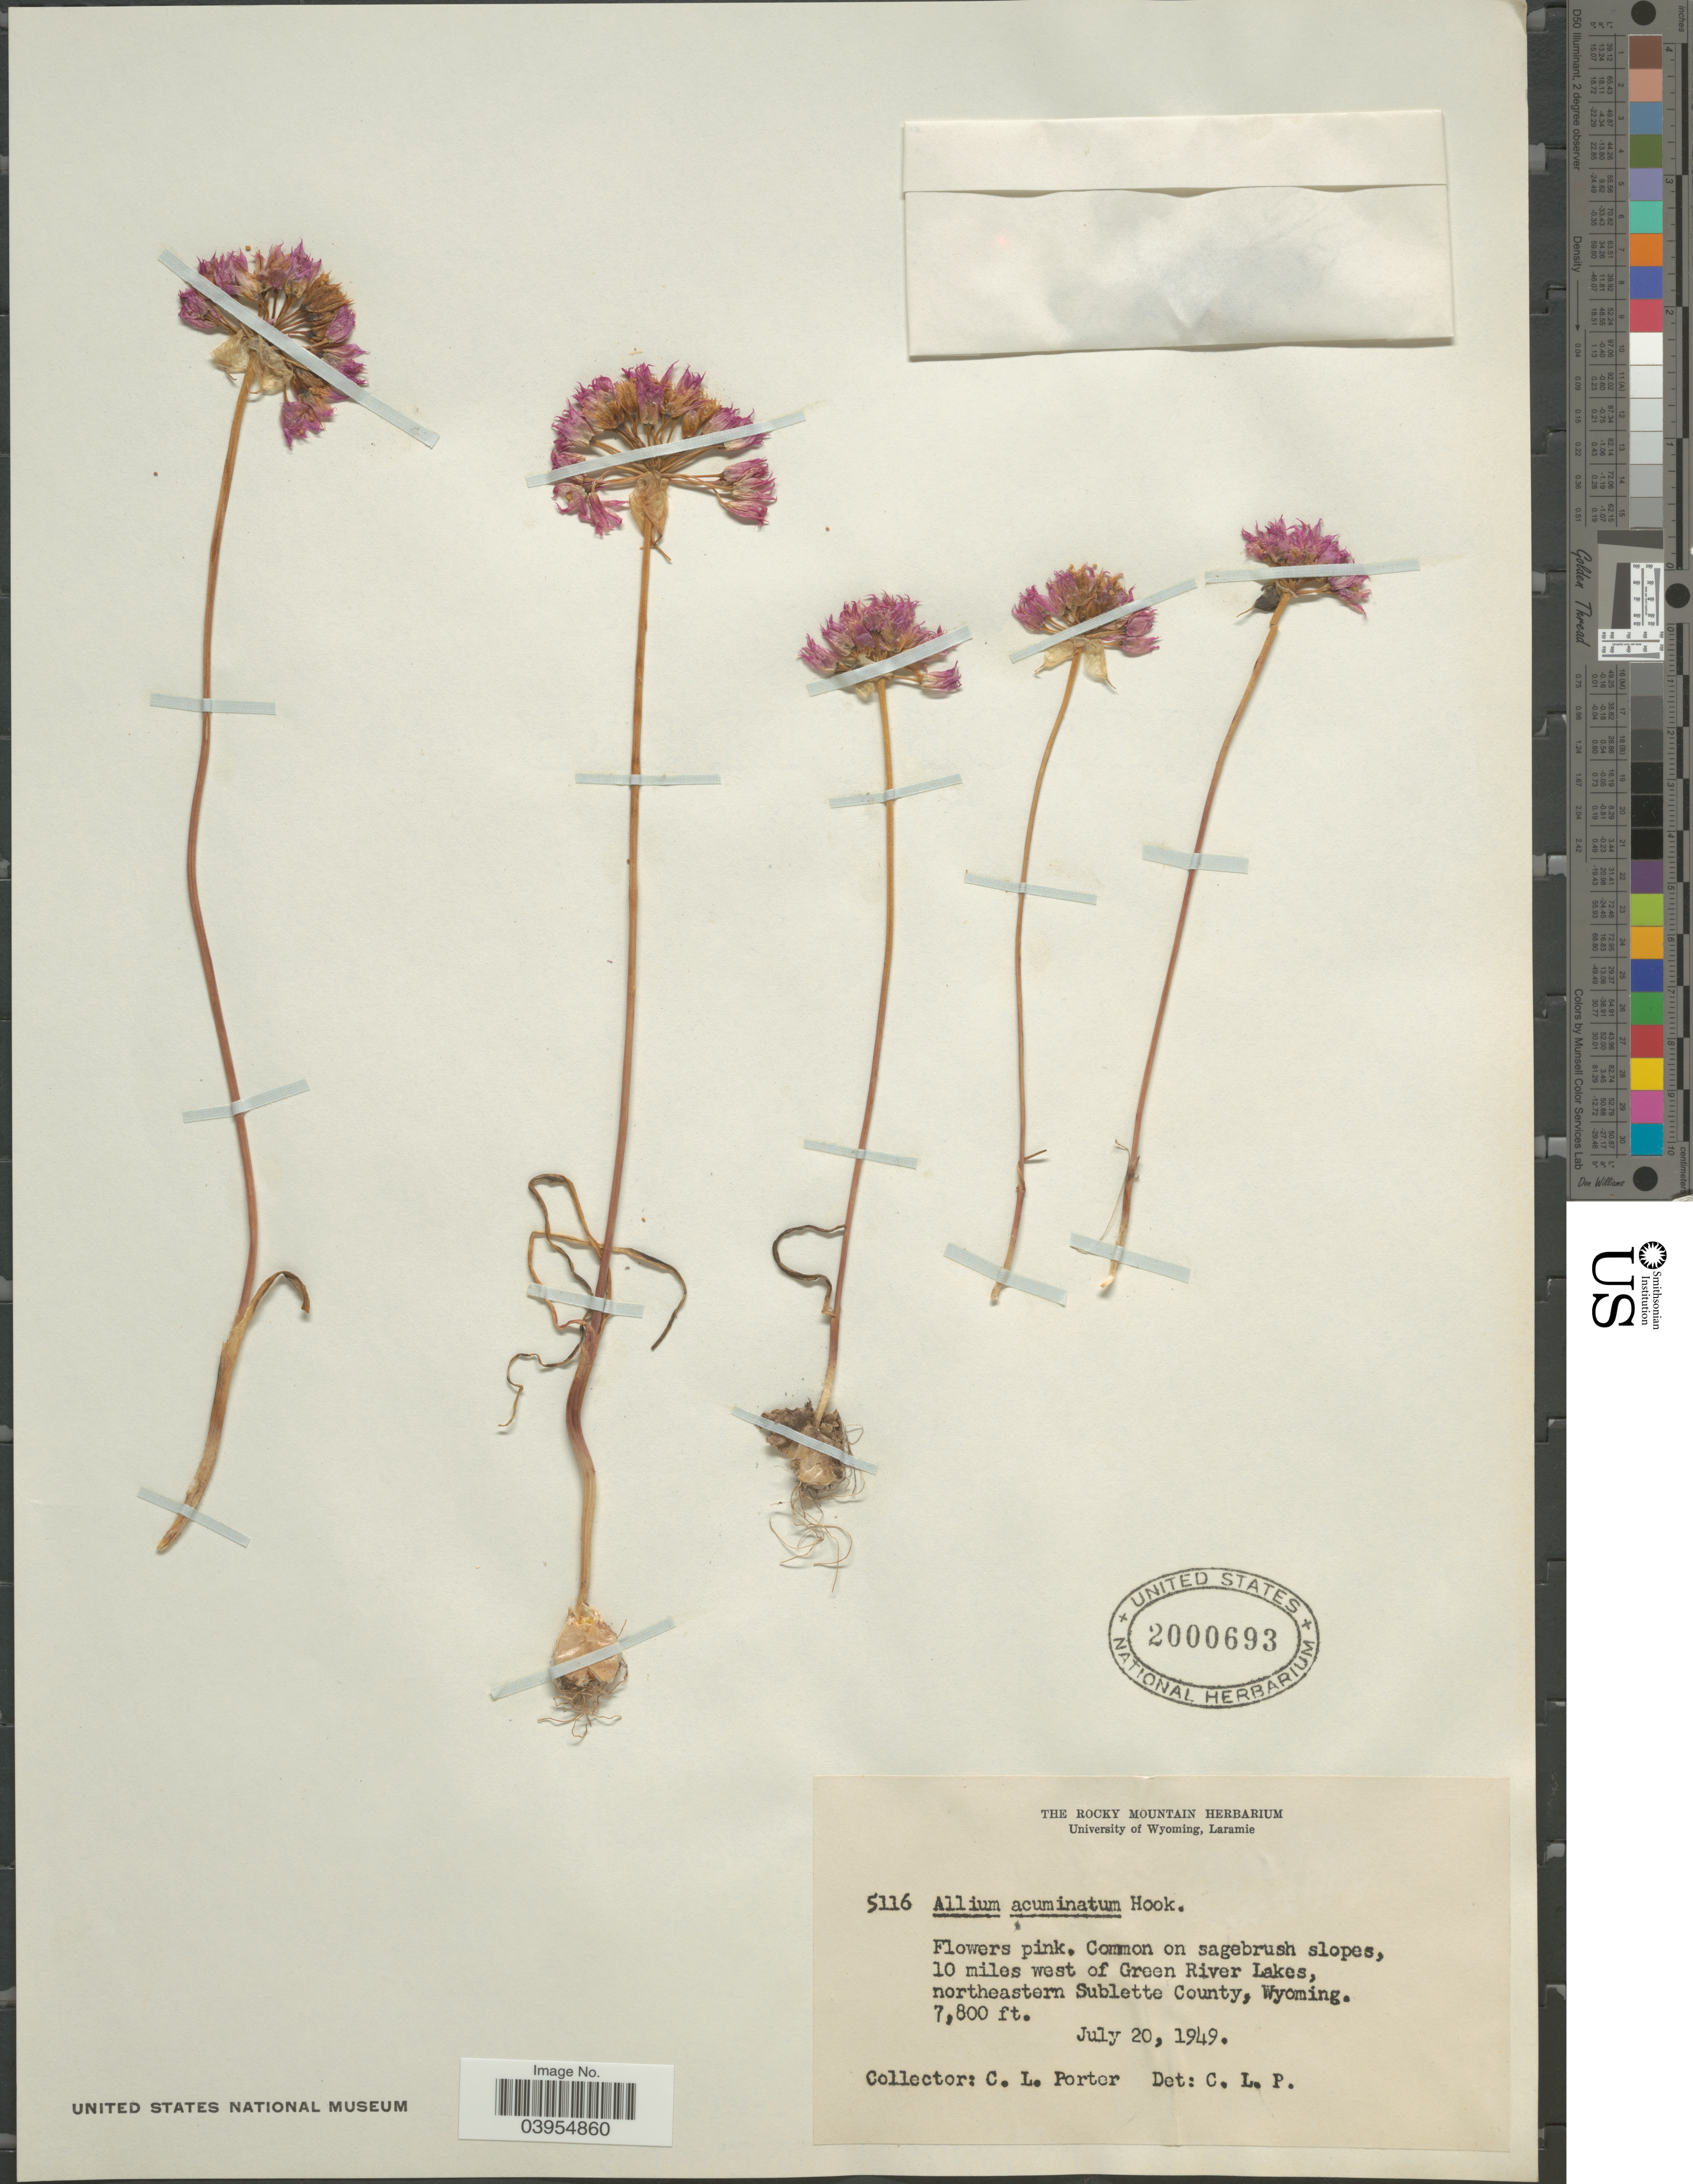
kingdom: Plantae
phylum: Tracheophyta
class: Liliopsida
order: Asparagales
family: Amaryllidaceae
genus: Allium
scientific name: Allium acuminatum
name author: Hook.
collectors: C. L. Porter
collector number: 5116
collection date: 1949-07-20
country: United States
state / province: Wyoming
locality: Common on sagebrush slopes, 10 miles west of Green River Lakes, northeastern Sublette County.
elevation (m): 2377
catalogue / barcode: US 2000693